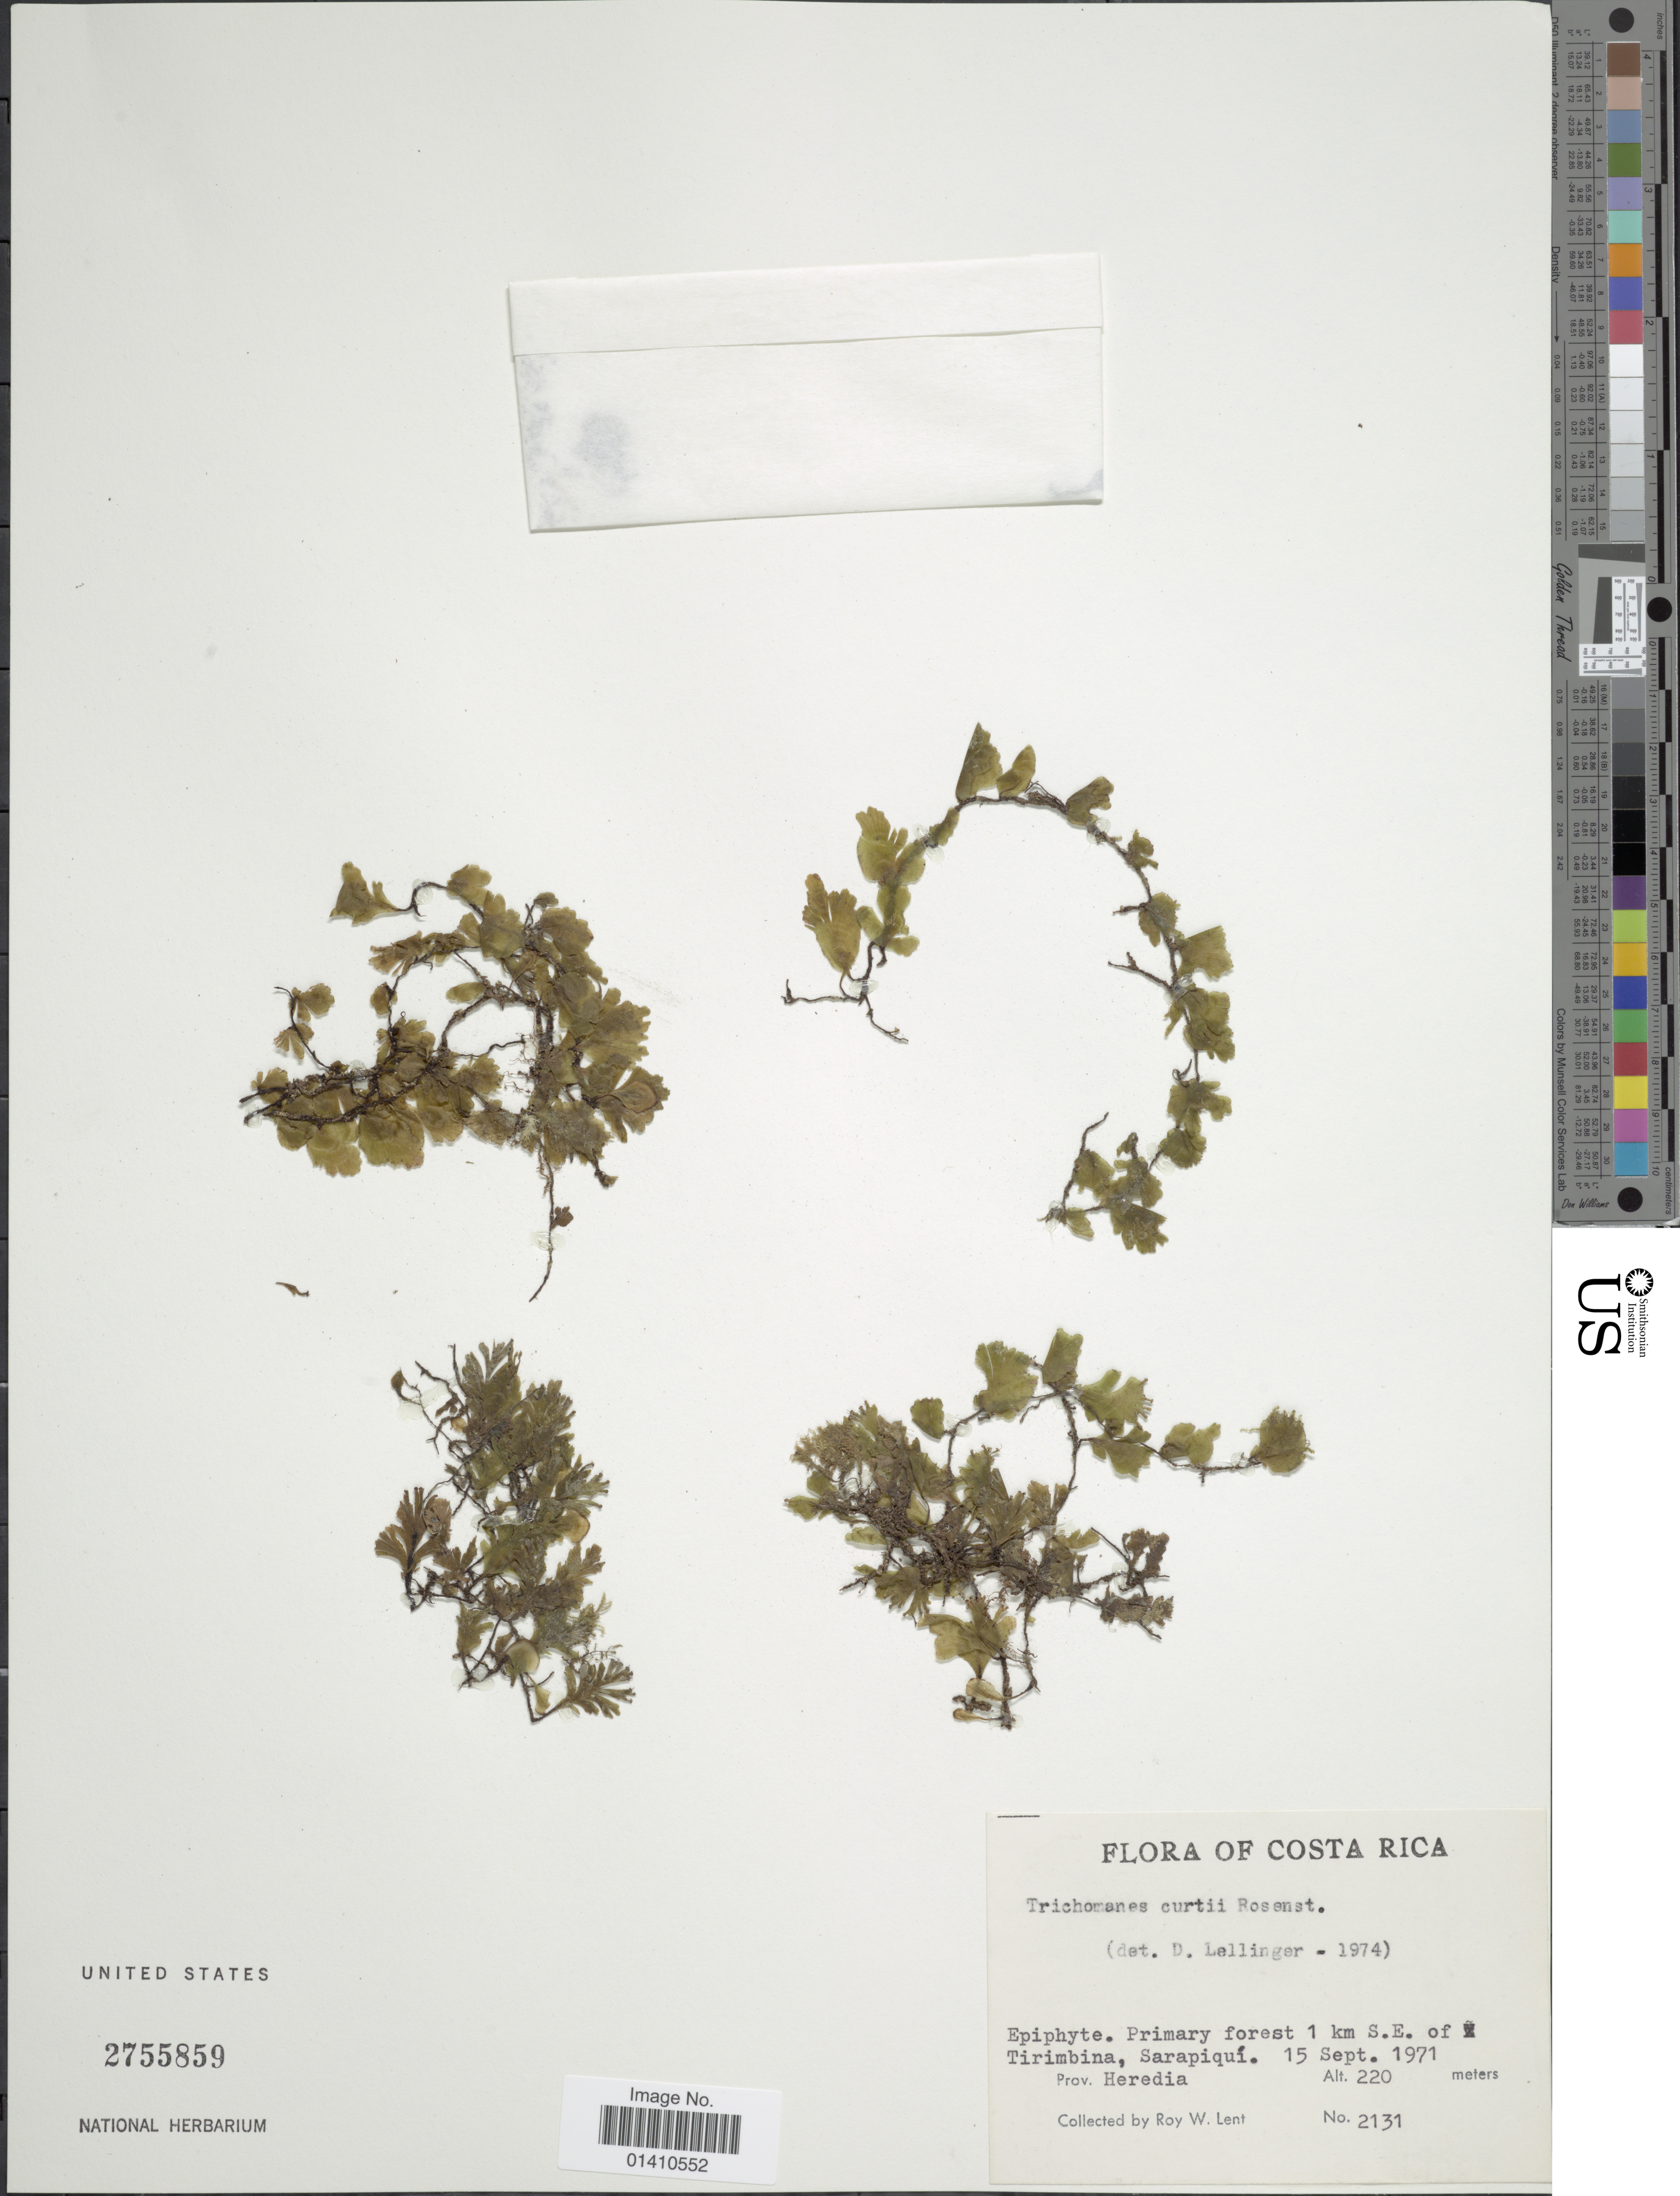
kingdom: Plantae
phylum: Tracheophyta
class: Polypodiopsida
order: Hymenophyllales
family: Hymenophyllaceae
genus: Didymoglossum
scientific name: Didymoglossum curtii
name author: (Rosenst.) Pic. Serm.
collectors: R. W. Lent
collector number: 2131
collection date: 1971-09-15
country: Costa Rica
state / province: Heredia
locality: Epiphyte. Primary forest 1 km S. E. of Tirimbina, Sarapiqui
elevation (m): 220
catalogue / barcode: US 2755859